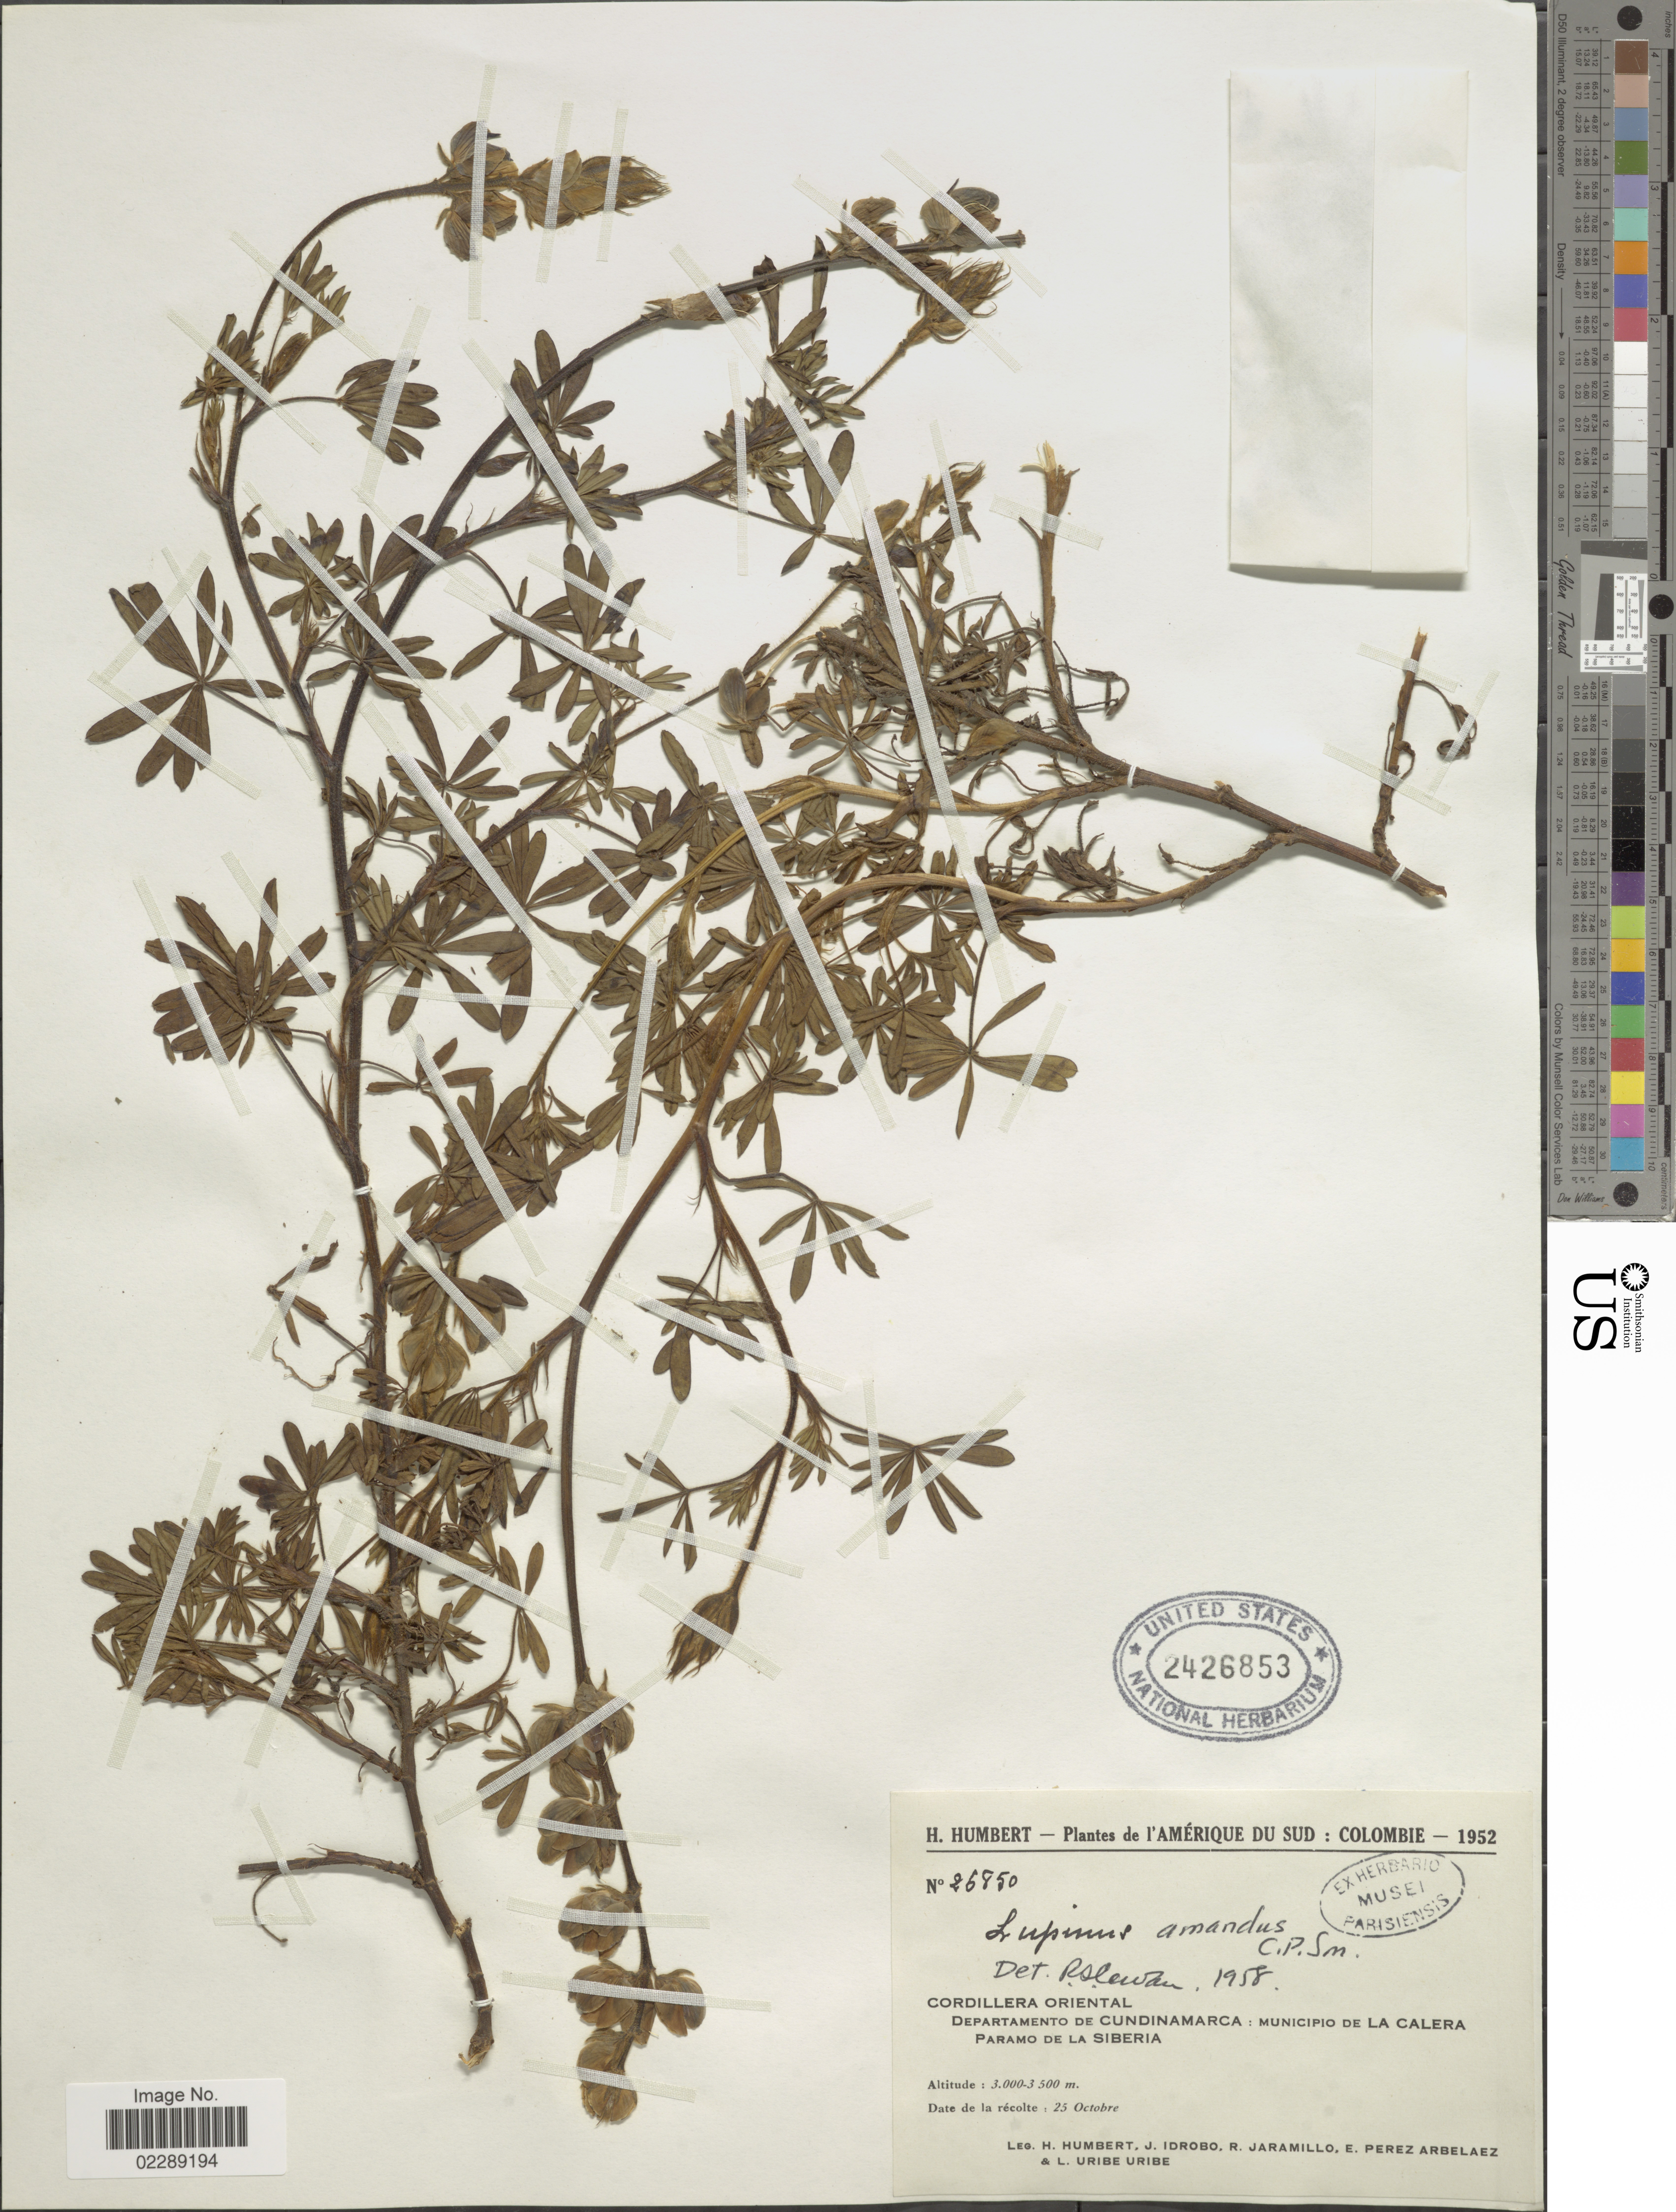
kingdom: Plantae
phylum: Tracheophyta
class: Magnoliopsida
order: Fabales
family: Fabaceae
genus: Lupinus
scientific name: Lupinus amandus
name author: C.P. Sm.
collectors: H. Humbert, J. M. Idrobo, R. Jaramillo M., E. Pérez Arbeláez & L. Uribe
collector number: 26850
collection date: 1952-10-25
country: Colombia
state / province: Cundinamarca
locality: Cordillera Oriental. Departamento de Cundinamarca: Municipio de La Calera. Paramo de la Siberia.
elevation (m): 3000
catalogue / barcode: US 2426853